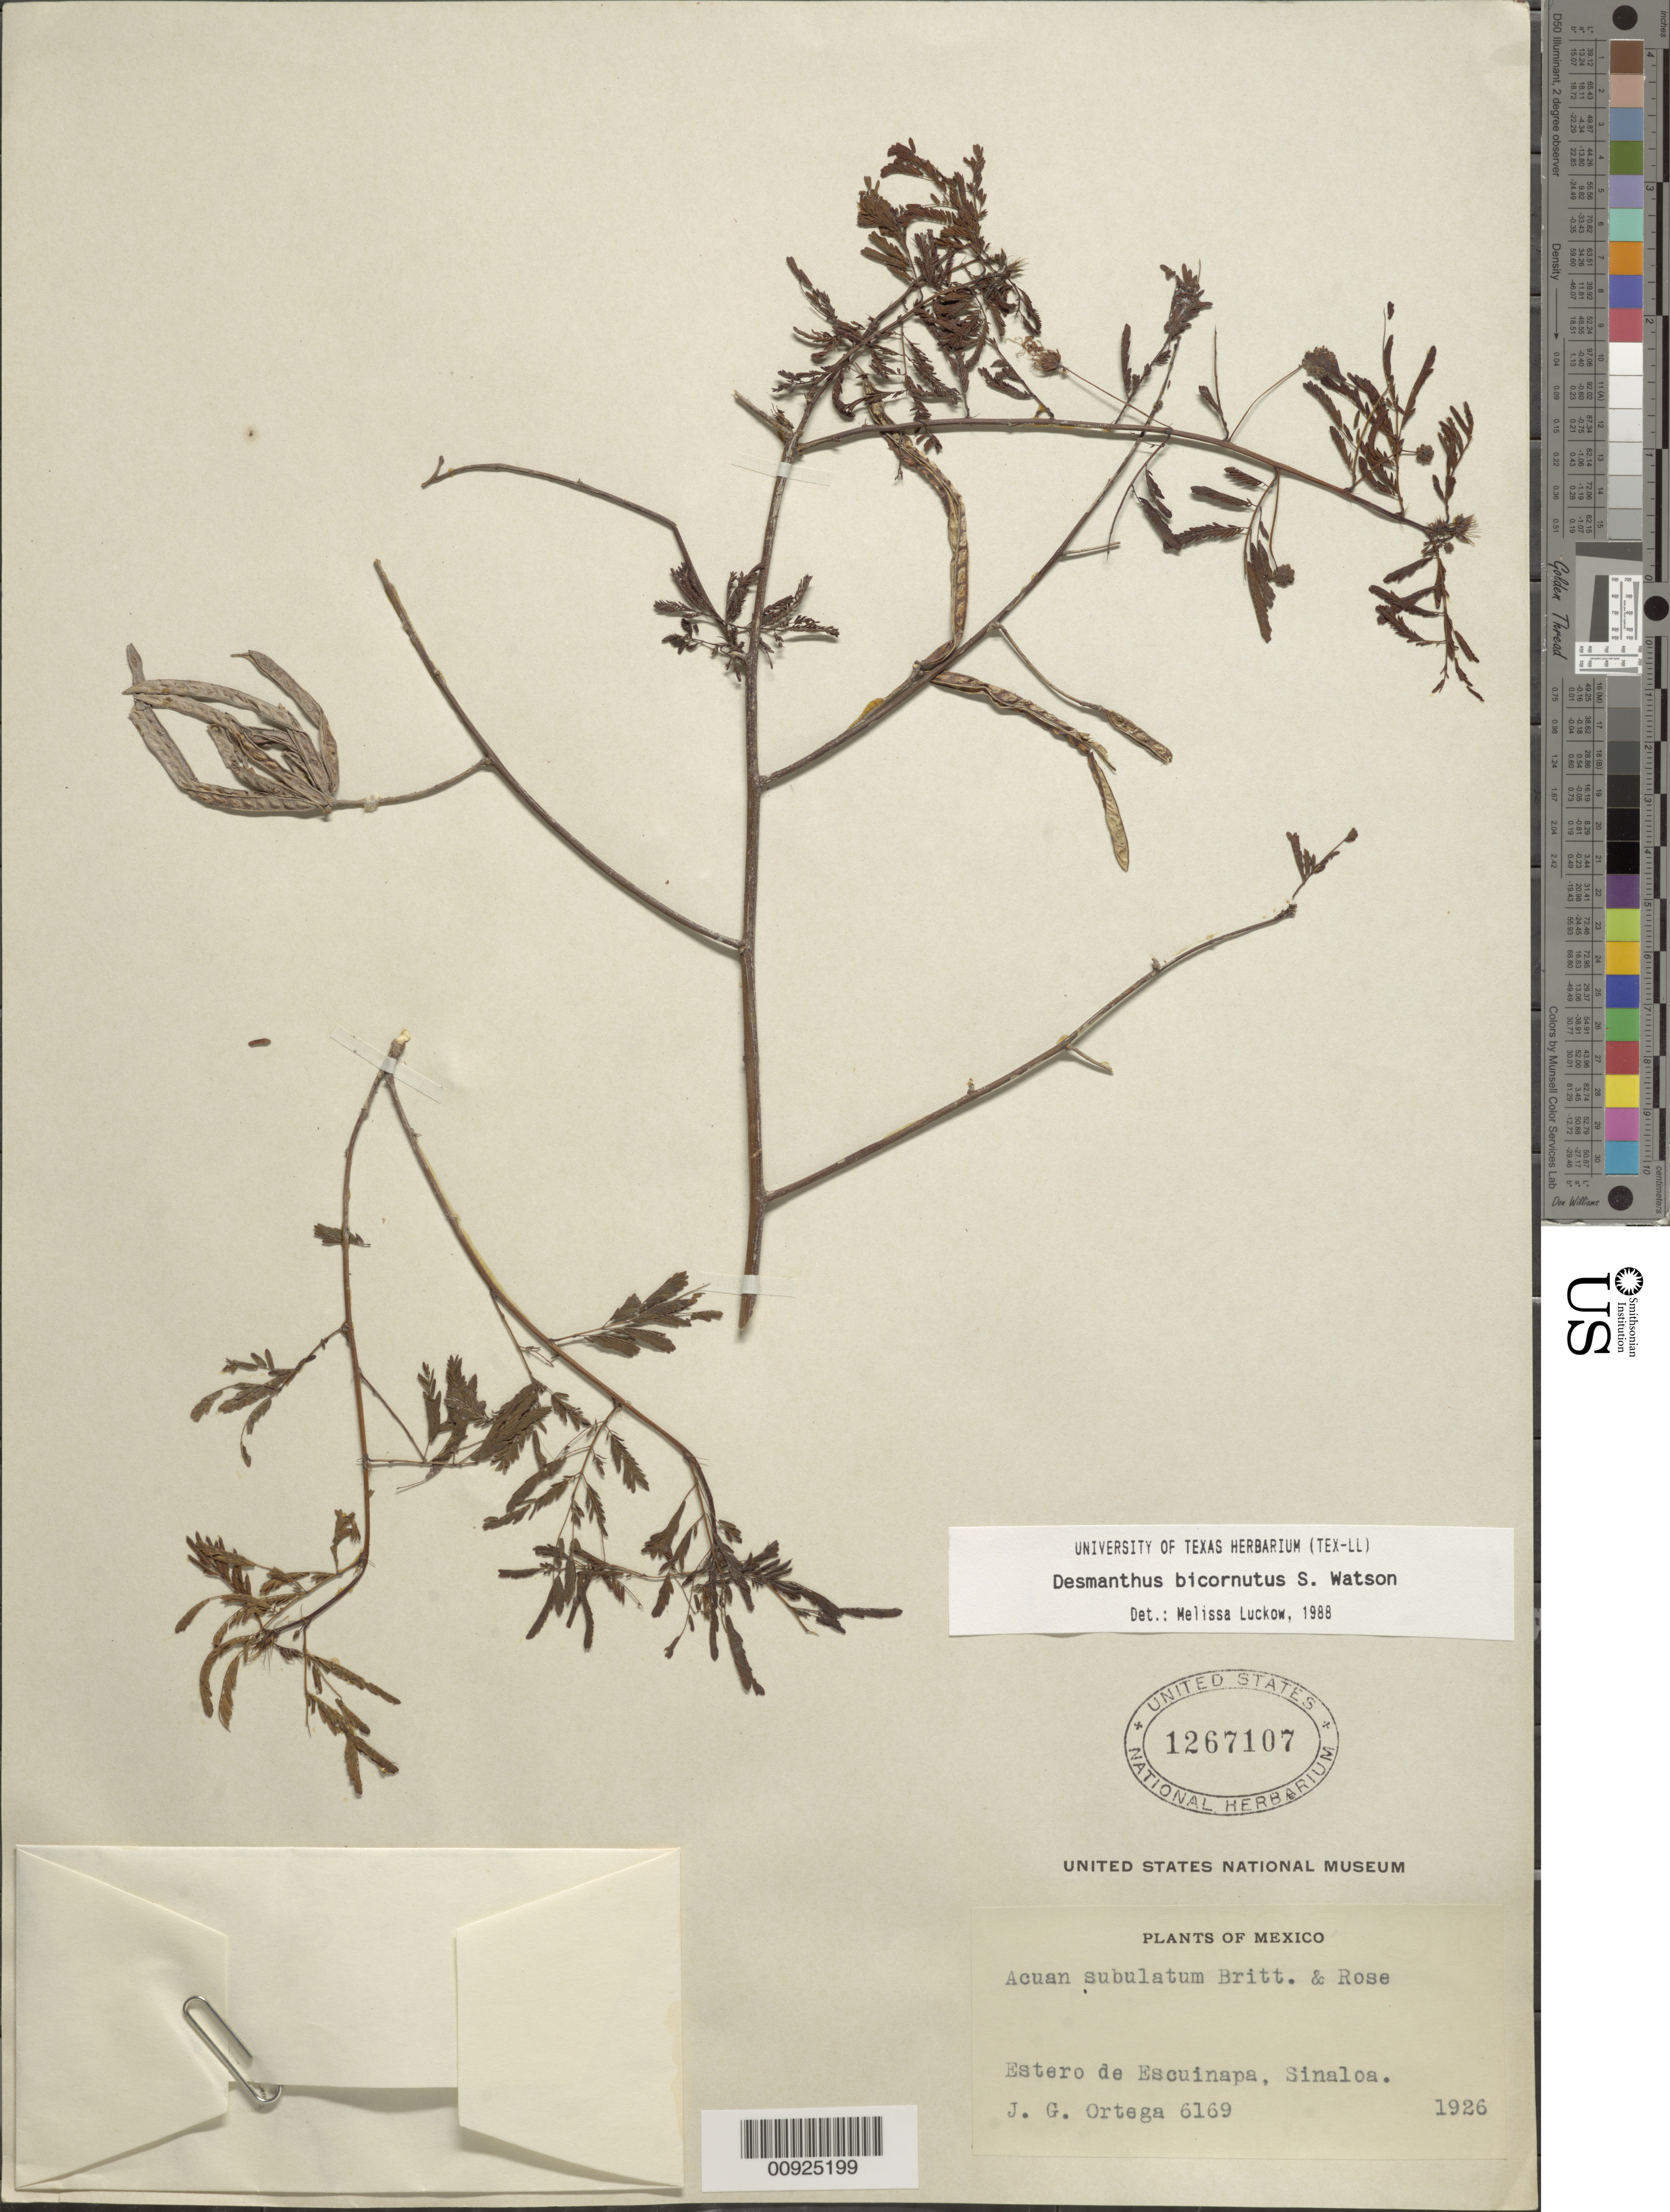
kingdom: Plantae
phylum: Tracheophyta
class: Magnoliopsida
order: Fabales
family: Fabaceae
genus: Desmanthus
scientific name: Desmanthus bicornutus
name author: S. Watson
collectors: J. Ortega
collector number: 6169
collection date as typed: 1926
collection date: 1926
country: Mexico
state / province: Sinaloa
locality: Estero de Escuinapa, Sinaloa.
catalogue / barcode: US 1267107